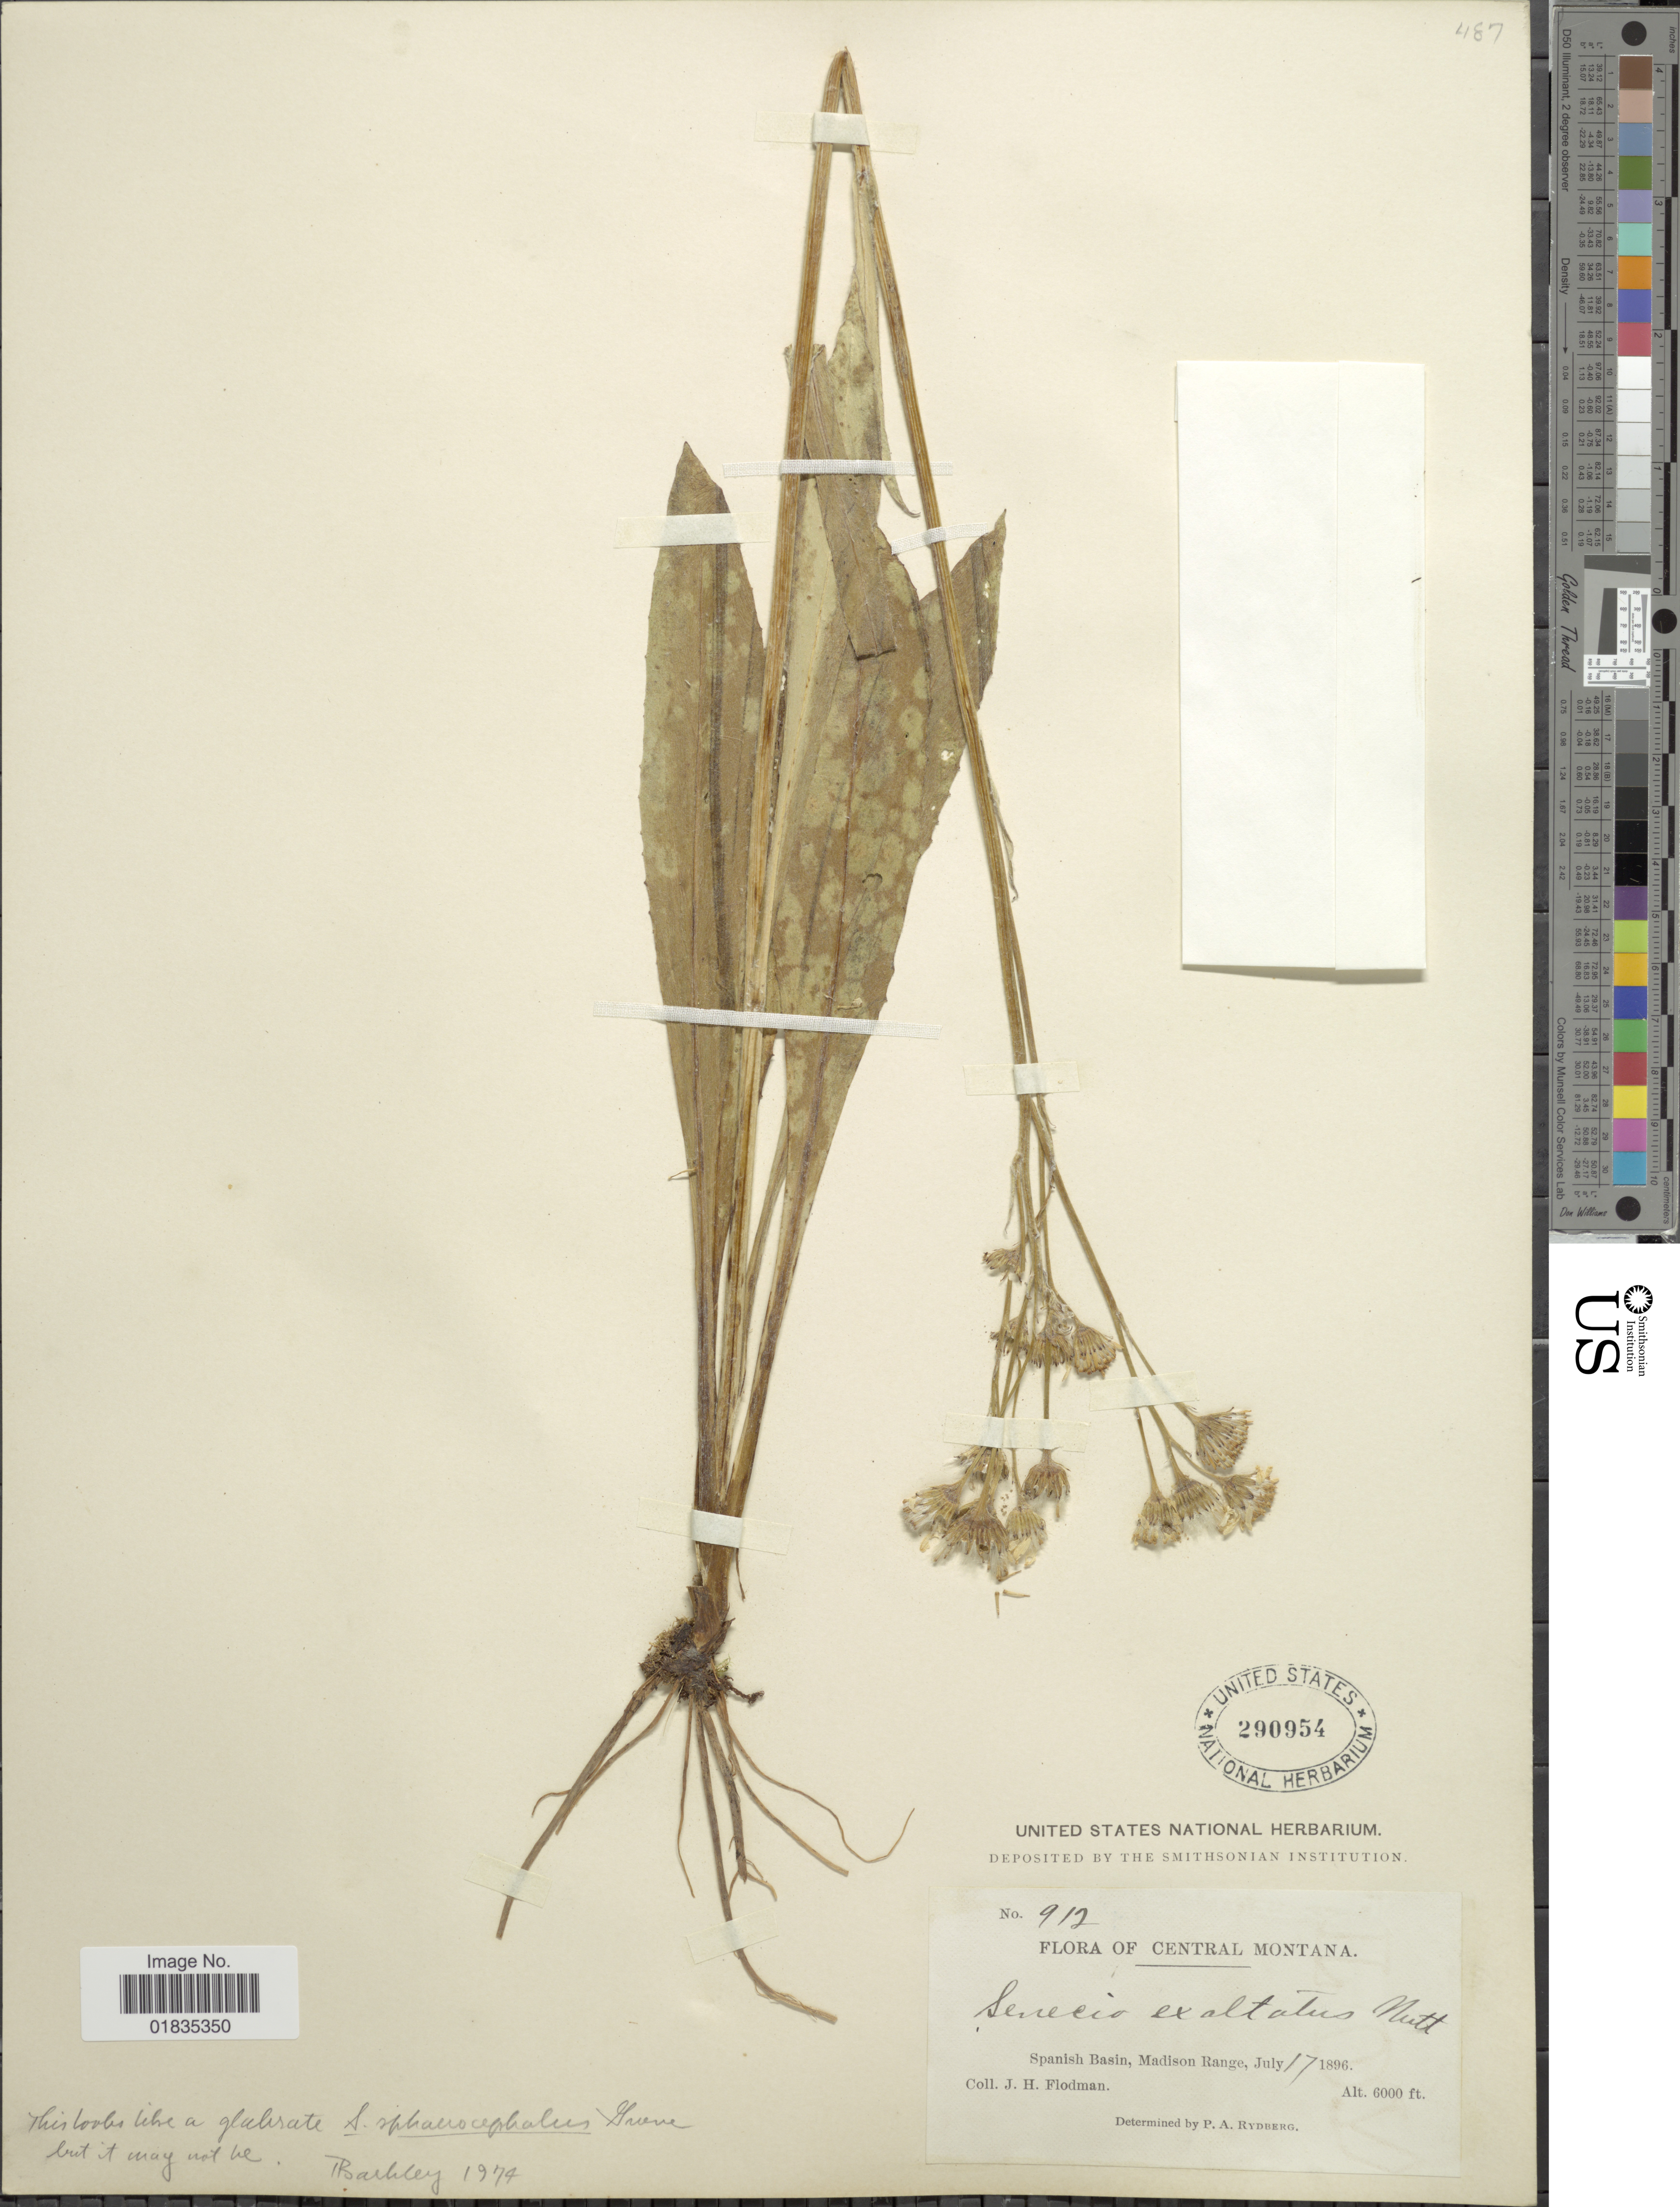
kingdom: Plantae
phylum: Tracheophyta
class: Magnoliopsida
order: Asterales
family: Asteraceae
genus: Senecio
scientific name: Senecio sphaerocephalus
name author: Greene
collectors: J. Flodman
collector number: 912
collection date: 1896-07-17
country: United States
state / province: Montana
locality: Central Montana, Spanish Basin, Madison Range.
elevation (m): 1829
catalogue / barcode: US 290954